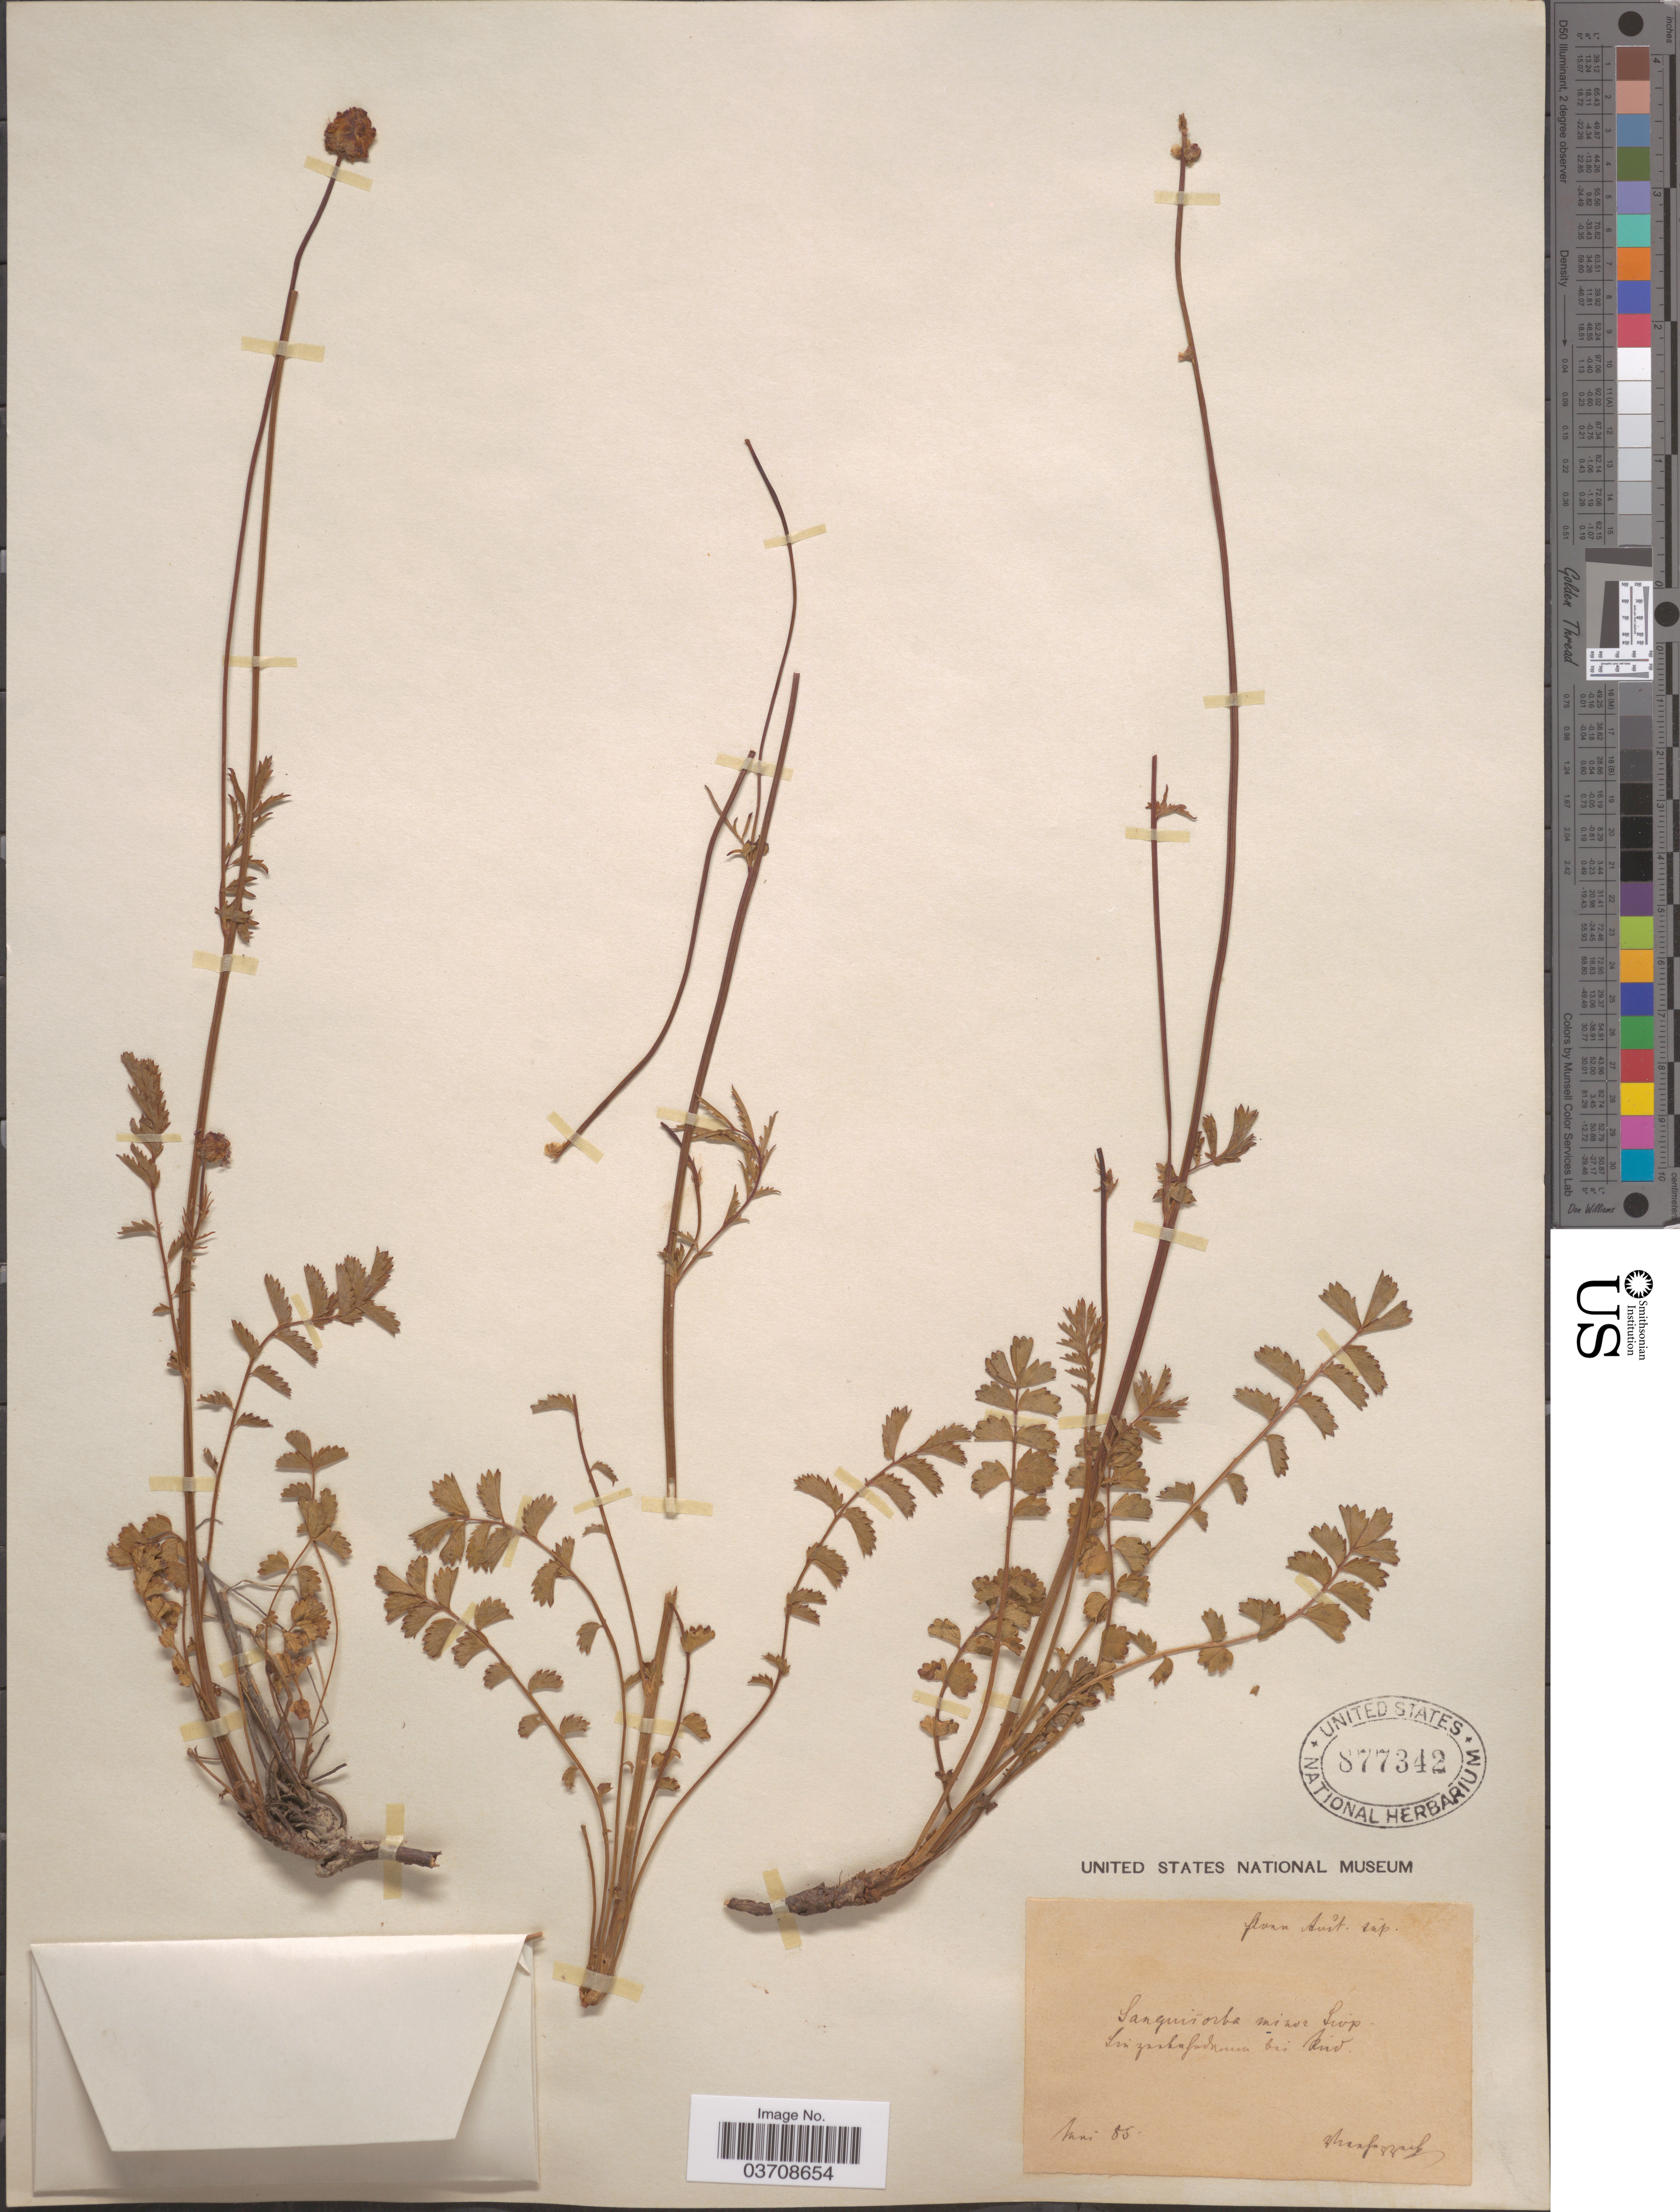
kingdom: Plantae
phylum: Tracheophyta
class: Magnoliopsida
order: Rosales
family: Rosaceae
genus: Sanguisorba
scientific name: Sanguisorba minor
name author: Scop.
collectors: F. Vierhapper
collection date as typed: Transcribed d/m/y: /6/85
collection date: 1885-06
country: Austria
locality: flora Aust. sup., Linzerbahndamm bei Ried.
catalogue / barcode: US 877342